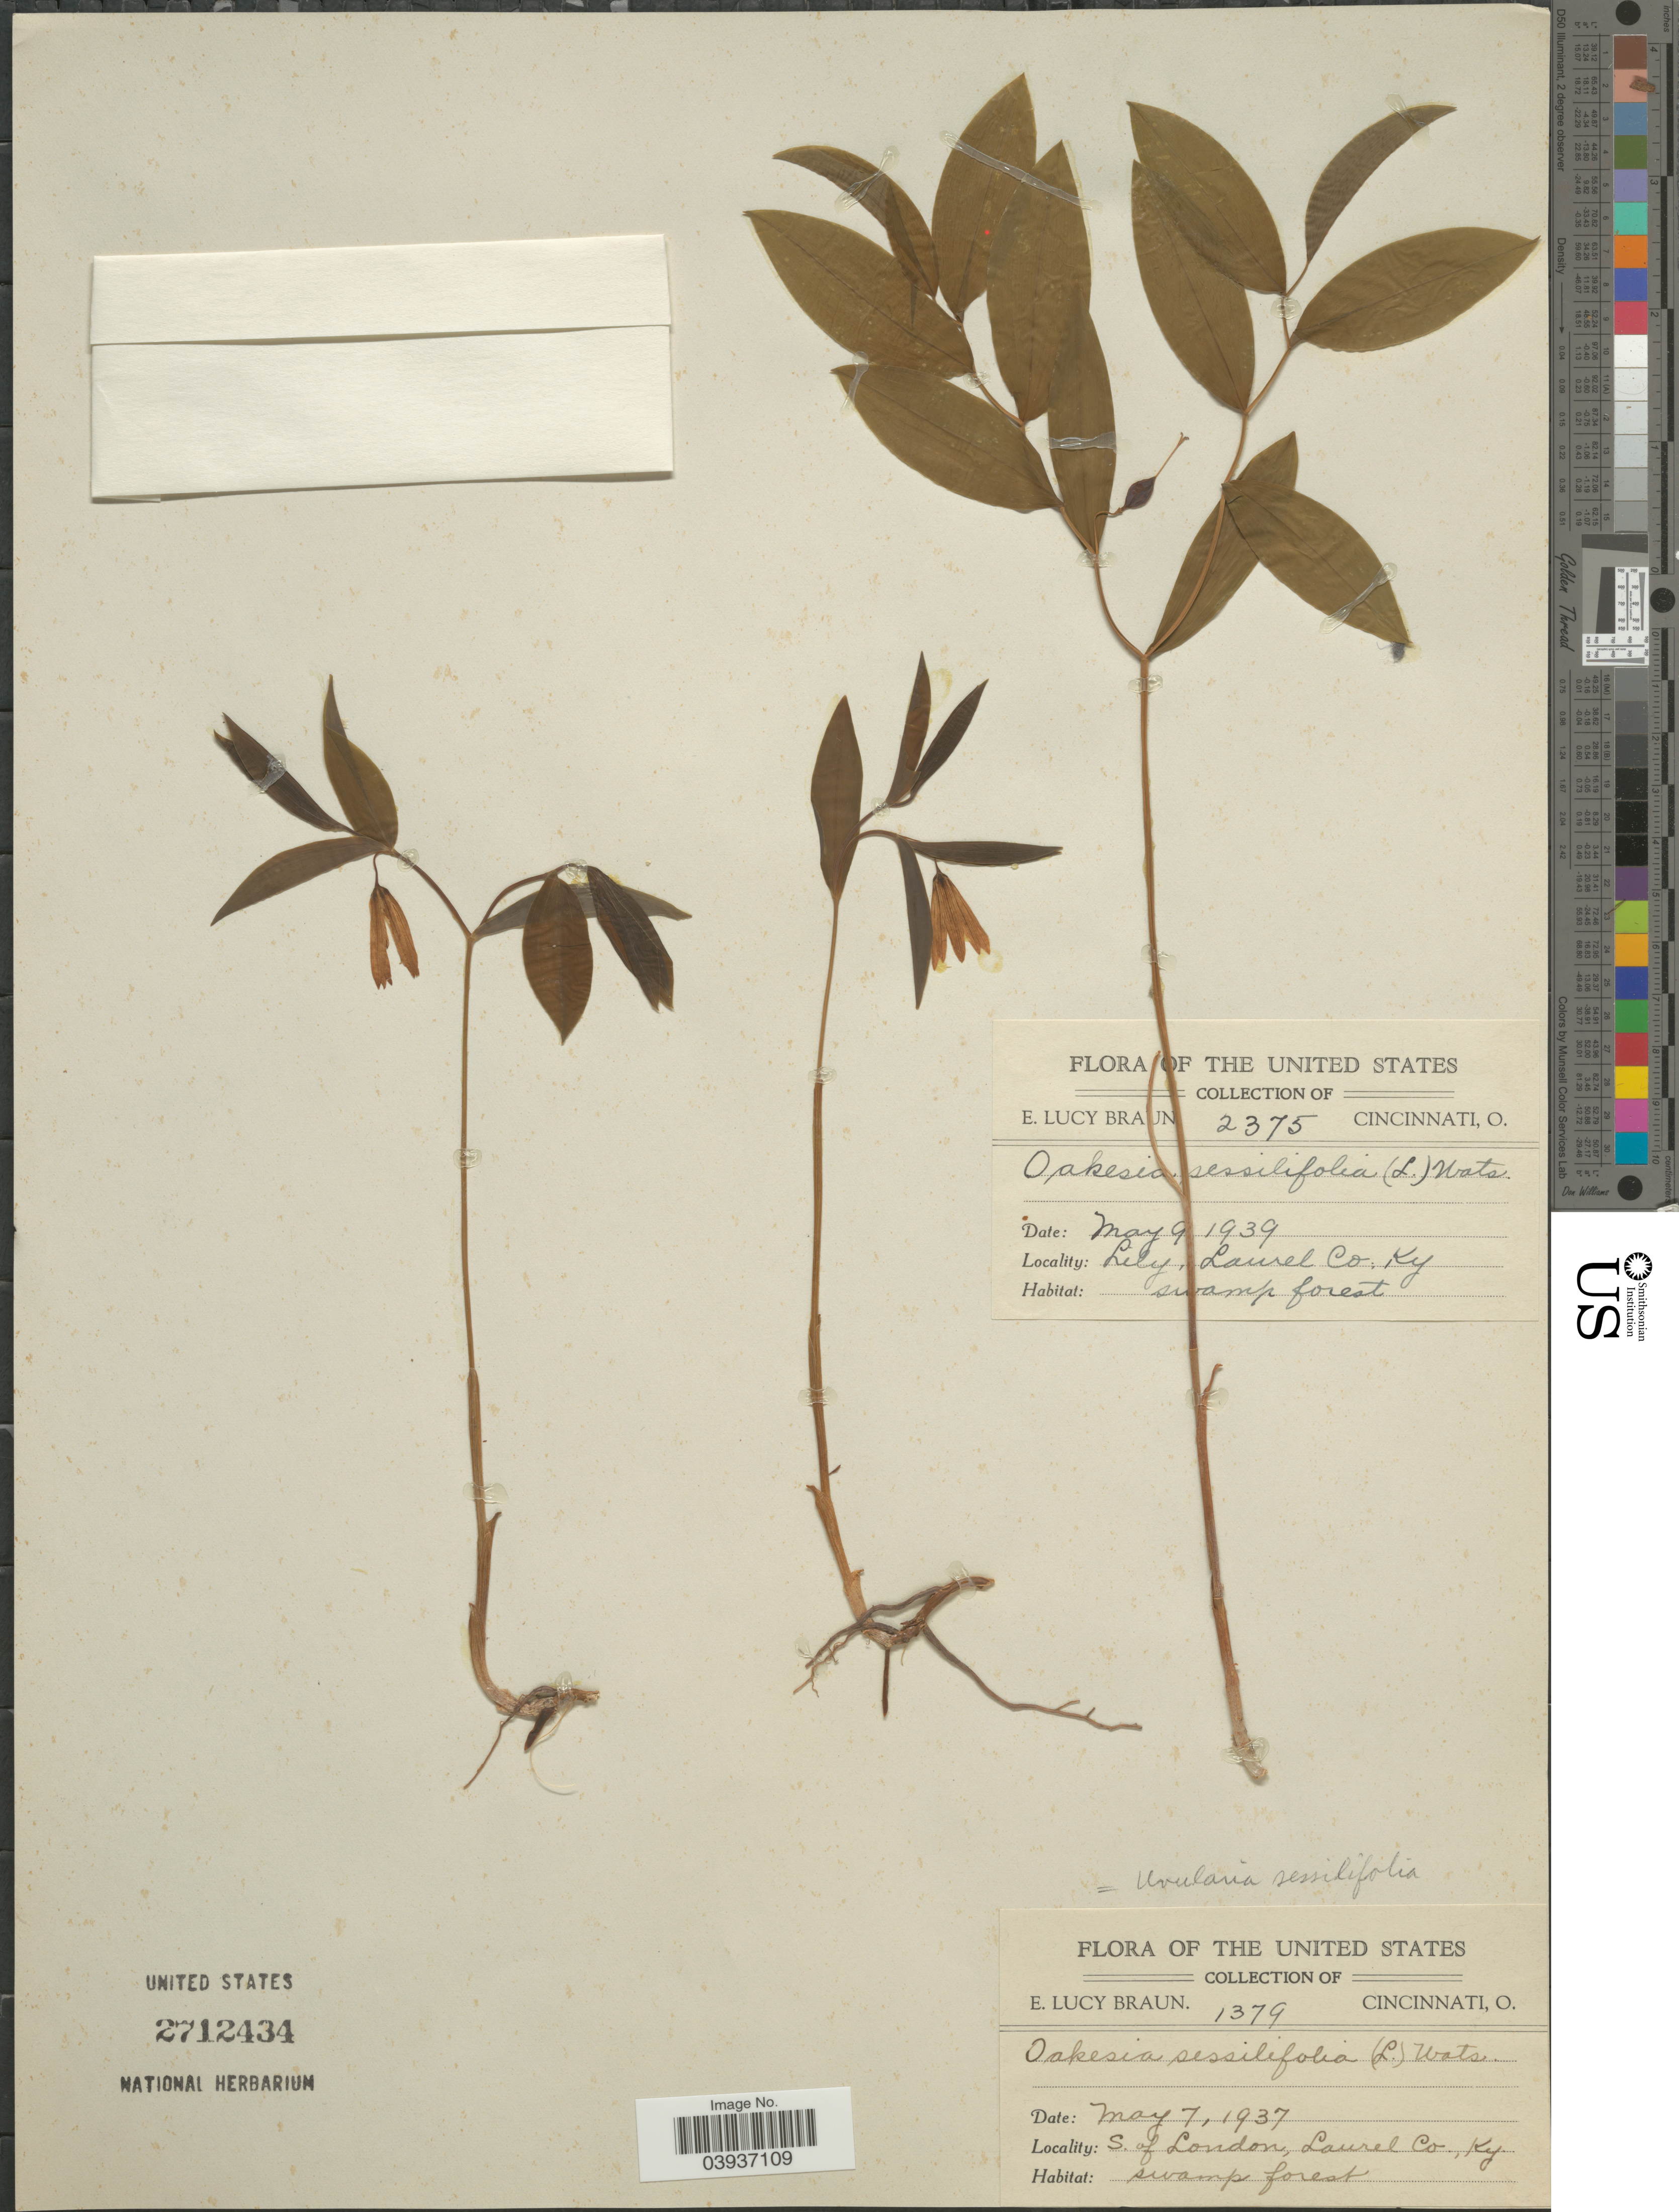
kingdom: Plantae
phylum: Tracheophyta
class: Liliopsida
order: Liliales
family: Colchicaceae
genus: Uvularia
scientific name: Uvularia sessilifolia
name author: L.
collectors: E. L. Braun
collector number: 2375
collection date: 1939-05-09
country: United States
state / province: Kentucky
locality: Lily, Laurel Co.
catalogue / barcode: US 2712434